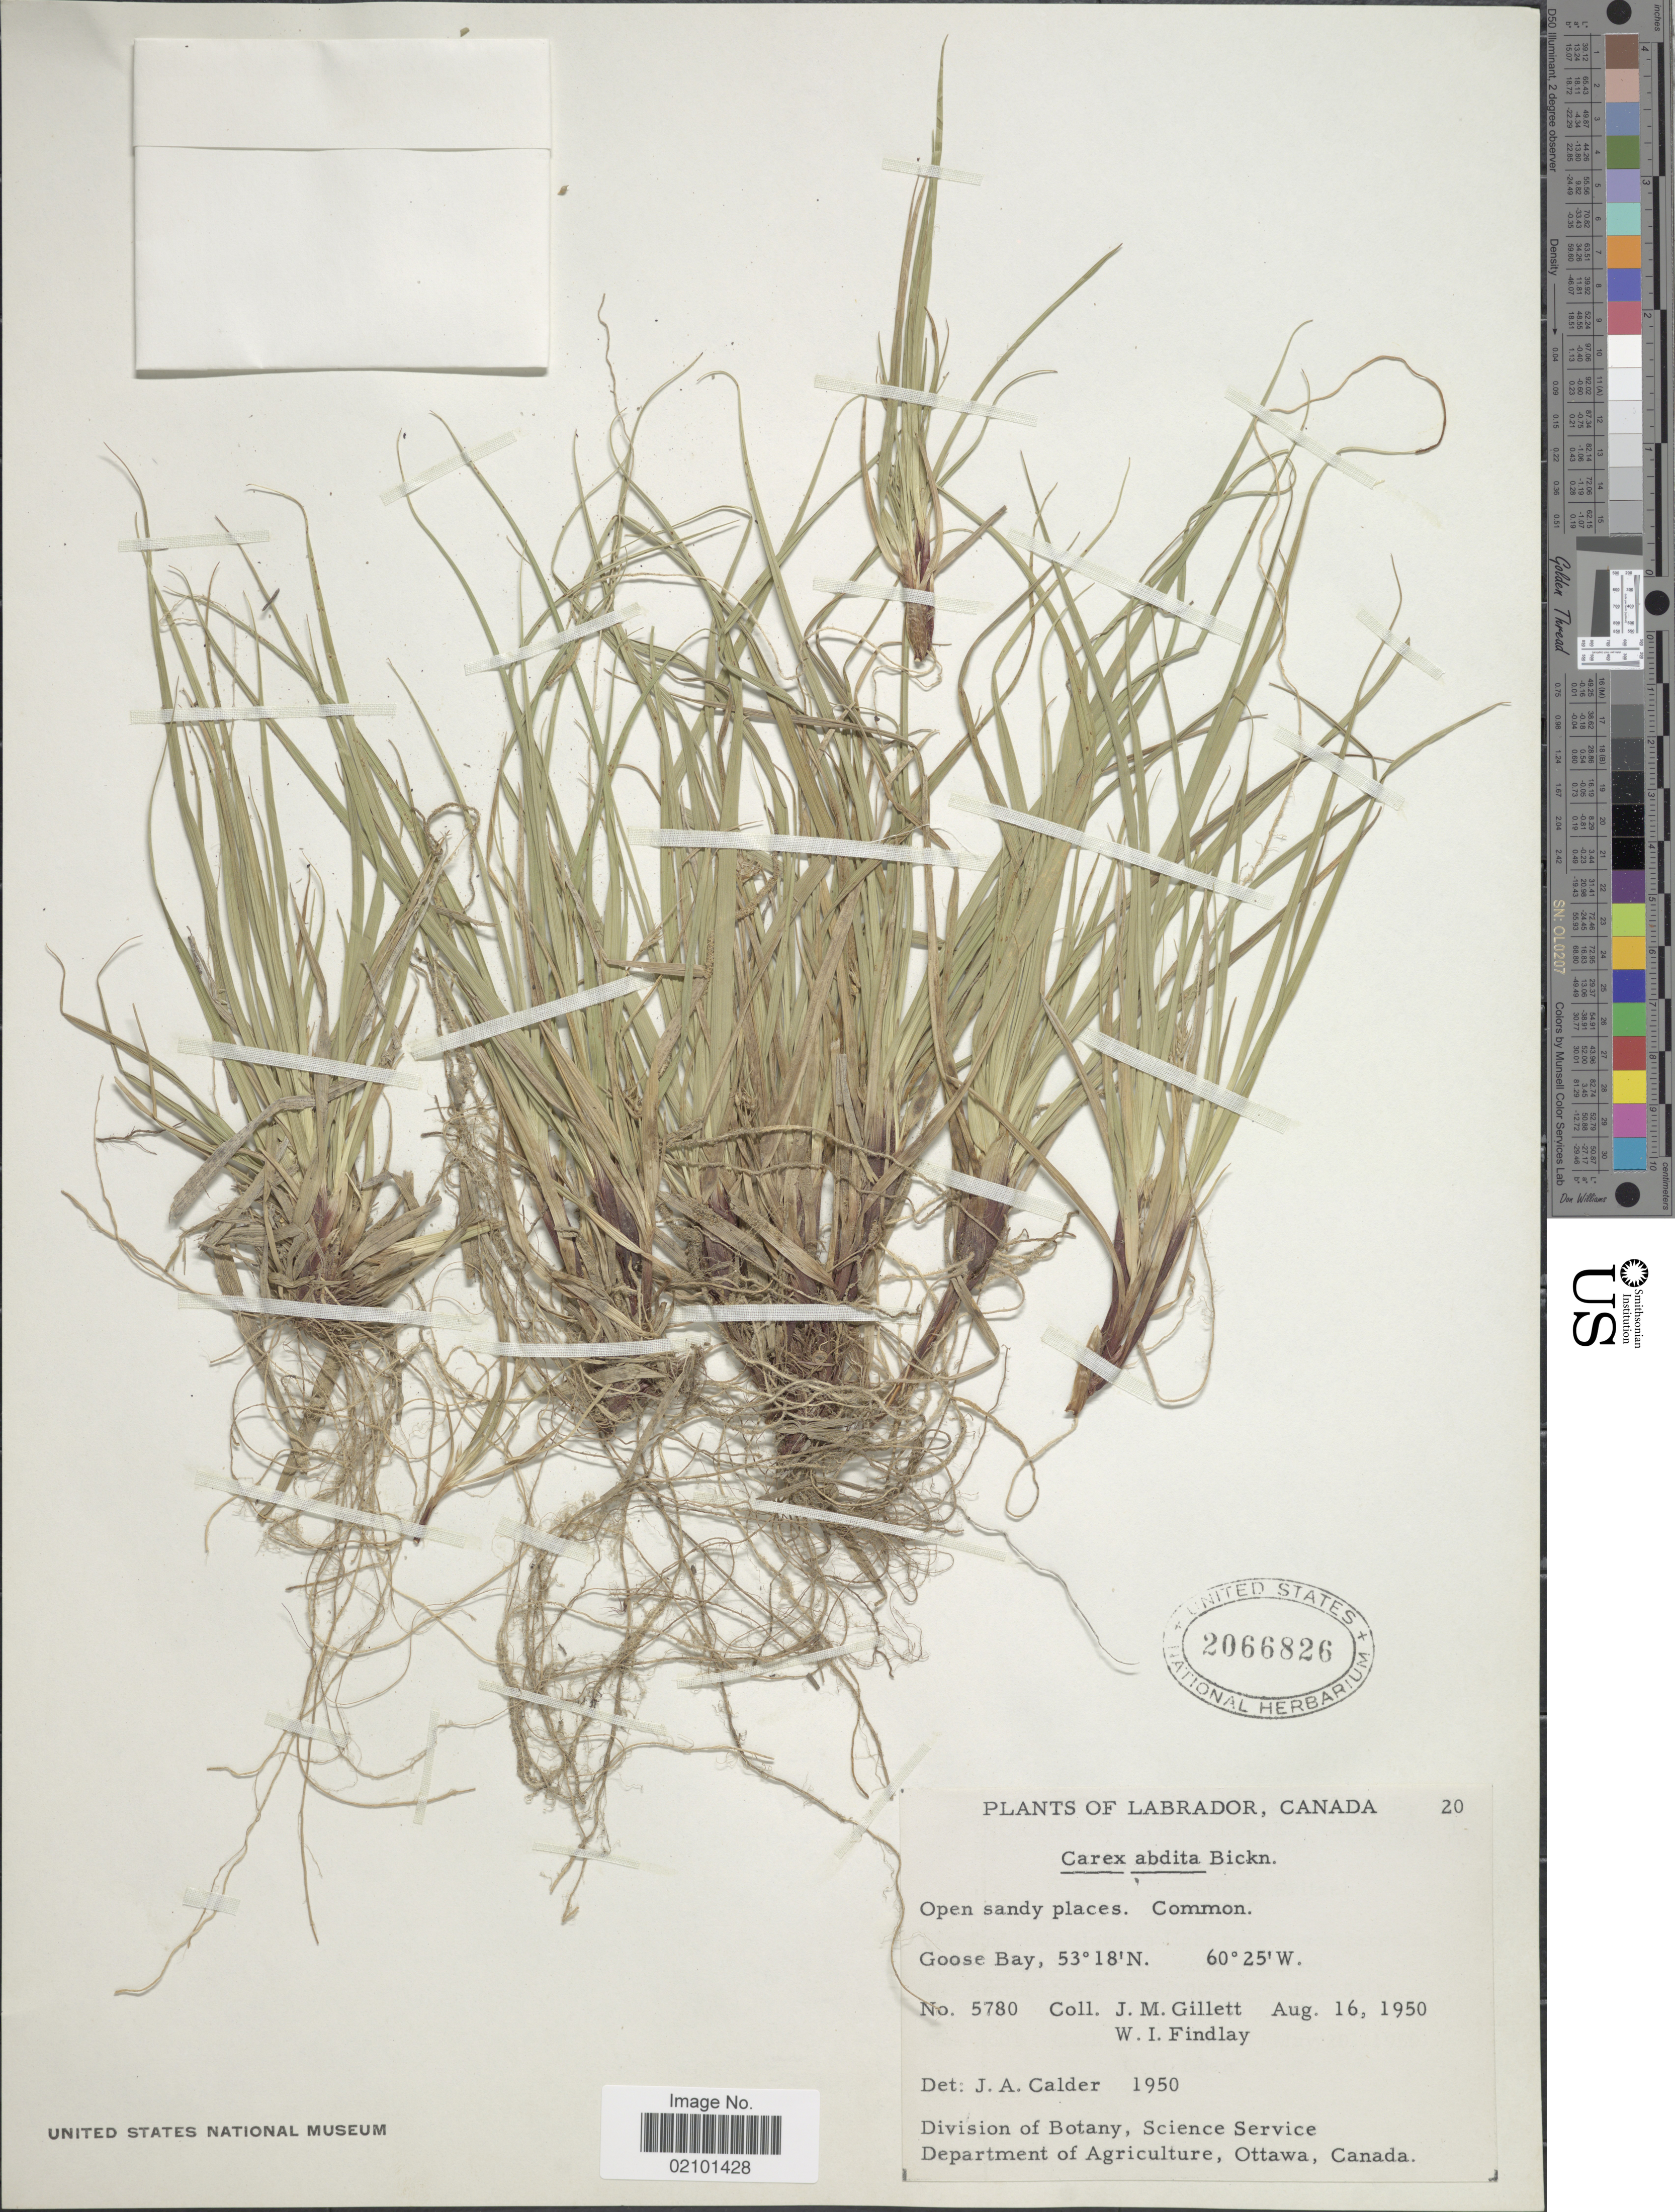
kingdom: Plantae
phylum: Tracheophyta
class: Liliopsida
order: Poales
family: Cyperaceae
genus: Carex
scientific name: Carex tonsa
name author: (Fernald) E.P. Bicknell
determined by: Naczi, R. F. C.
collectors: J. M. Gillett & W. Findlay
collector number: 5780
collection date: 1950-08-16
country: Canada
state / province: Newfoundland and Labrador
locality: Labrador, Goose Bay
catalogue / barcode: US 2066826